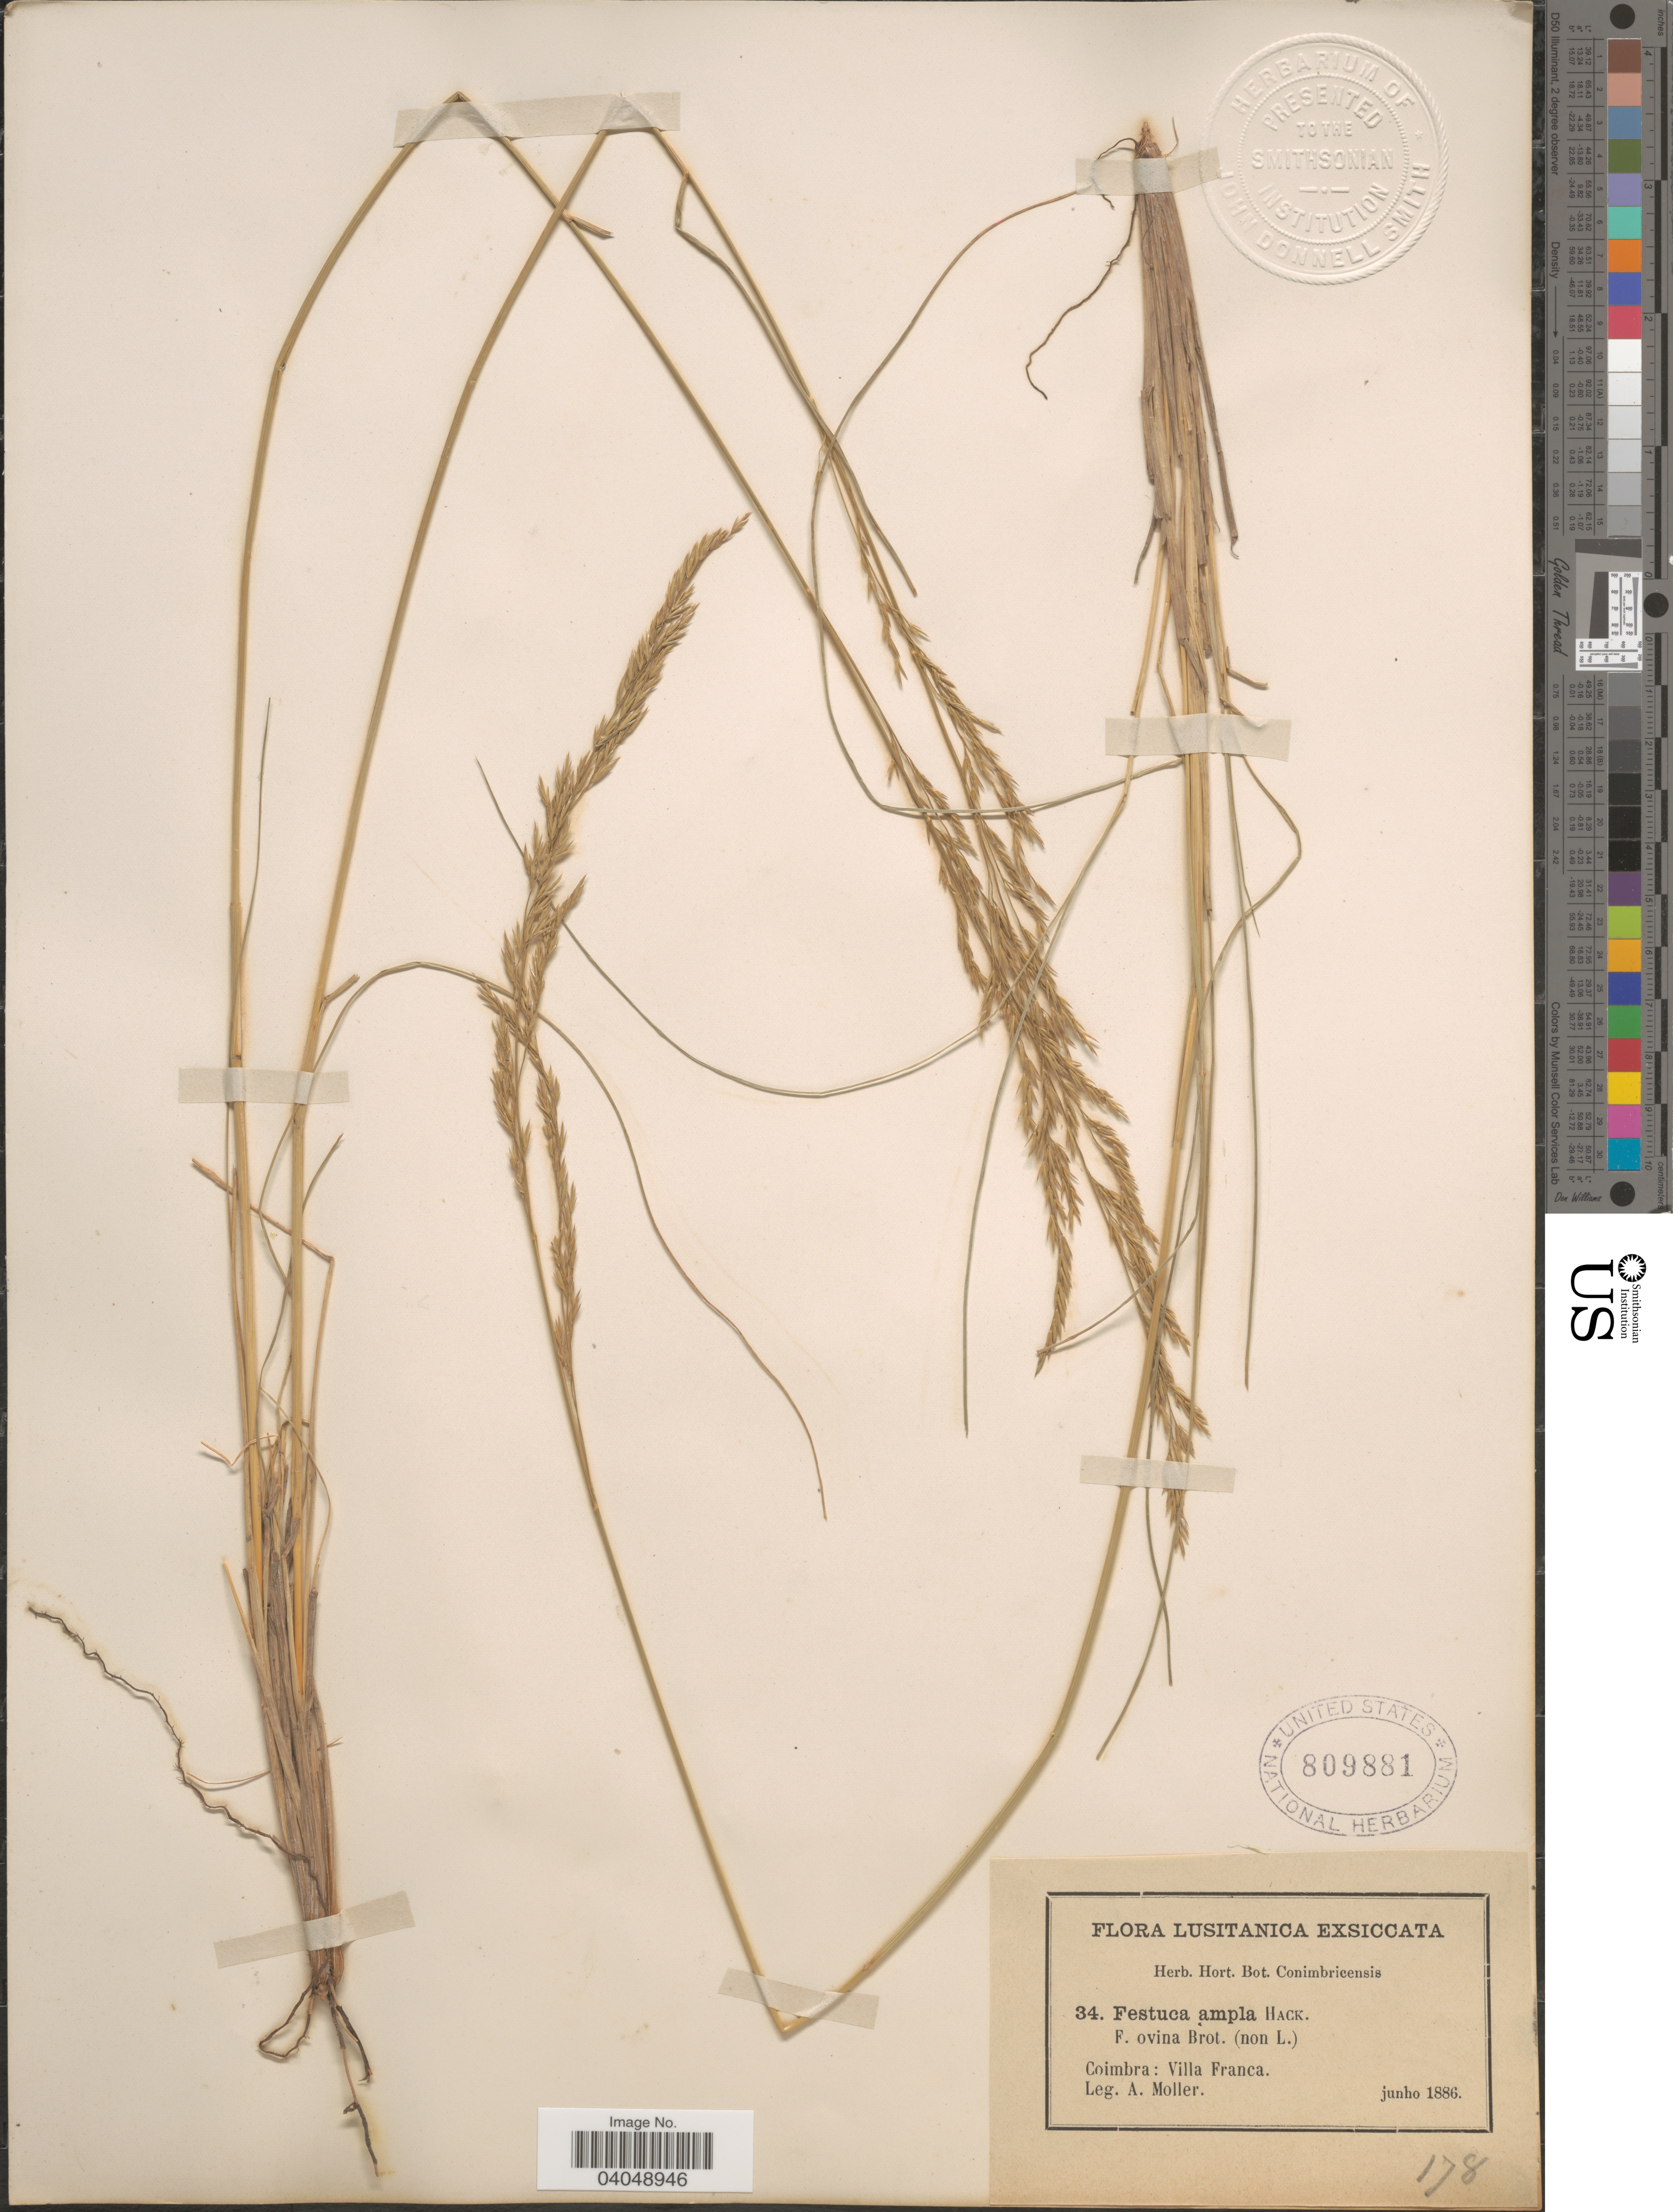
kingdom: Plantae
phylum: Tracheophyta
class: Liliopsida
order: Poales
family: Poaceae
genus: Festuca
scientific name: Festuca ampla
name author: Hack.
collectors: A. Moller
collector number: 34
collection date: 1886-06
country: Portugal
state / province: Coimbra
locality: Lusitanica. Villa Franca.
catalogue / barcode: US 809881